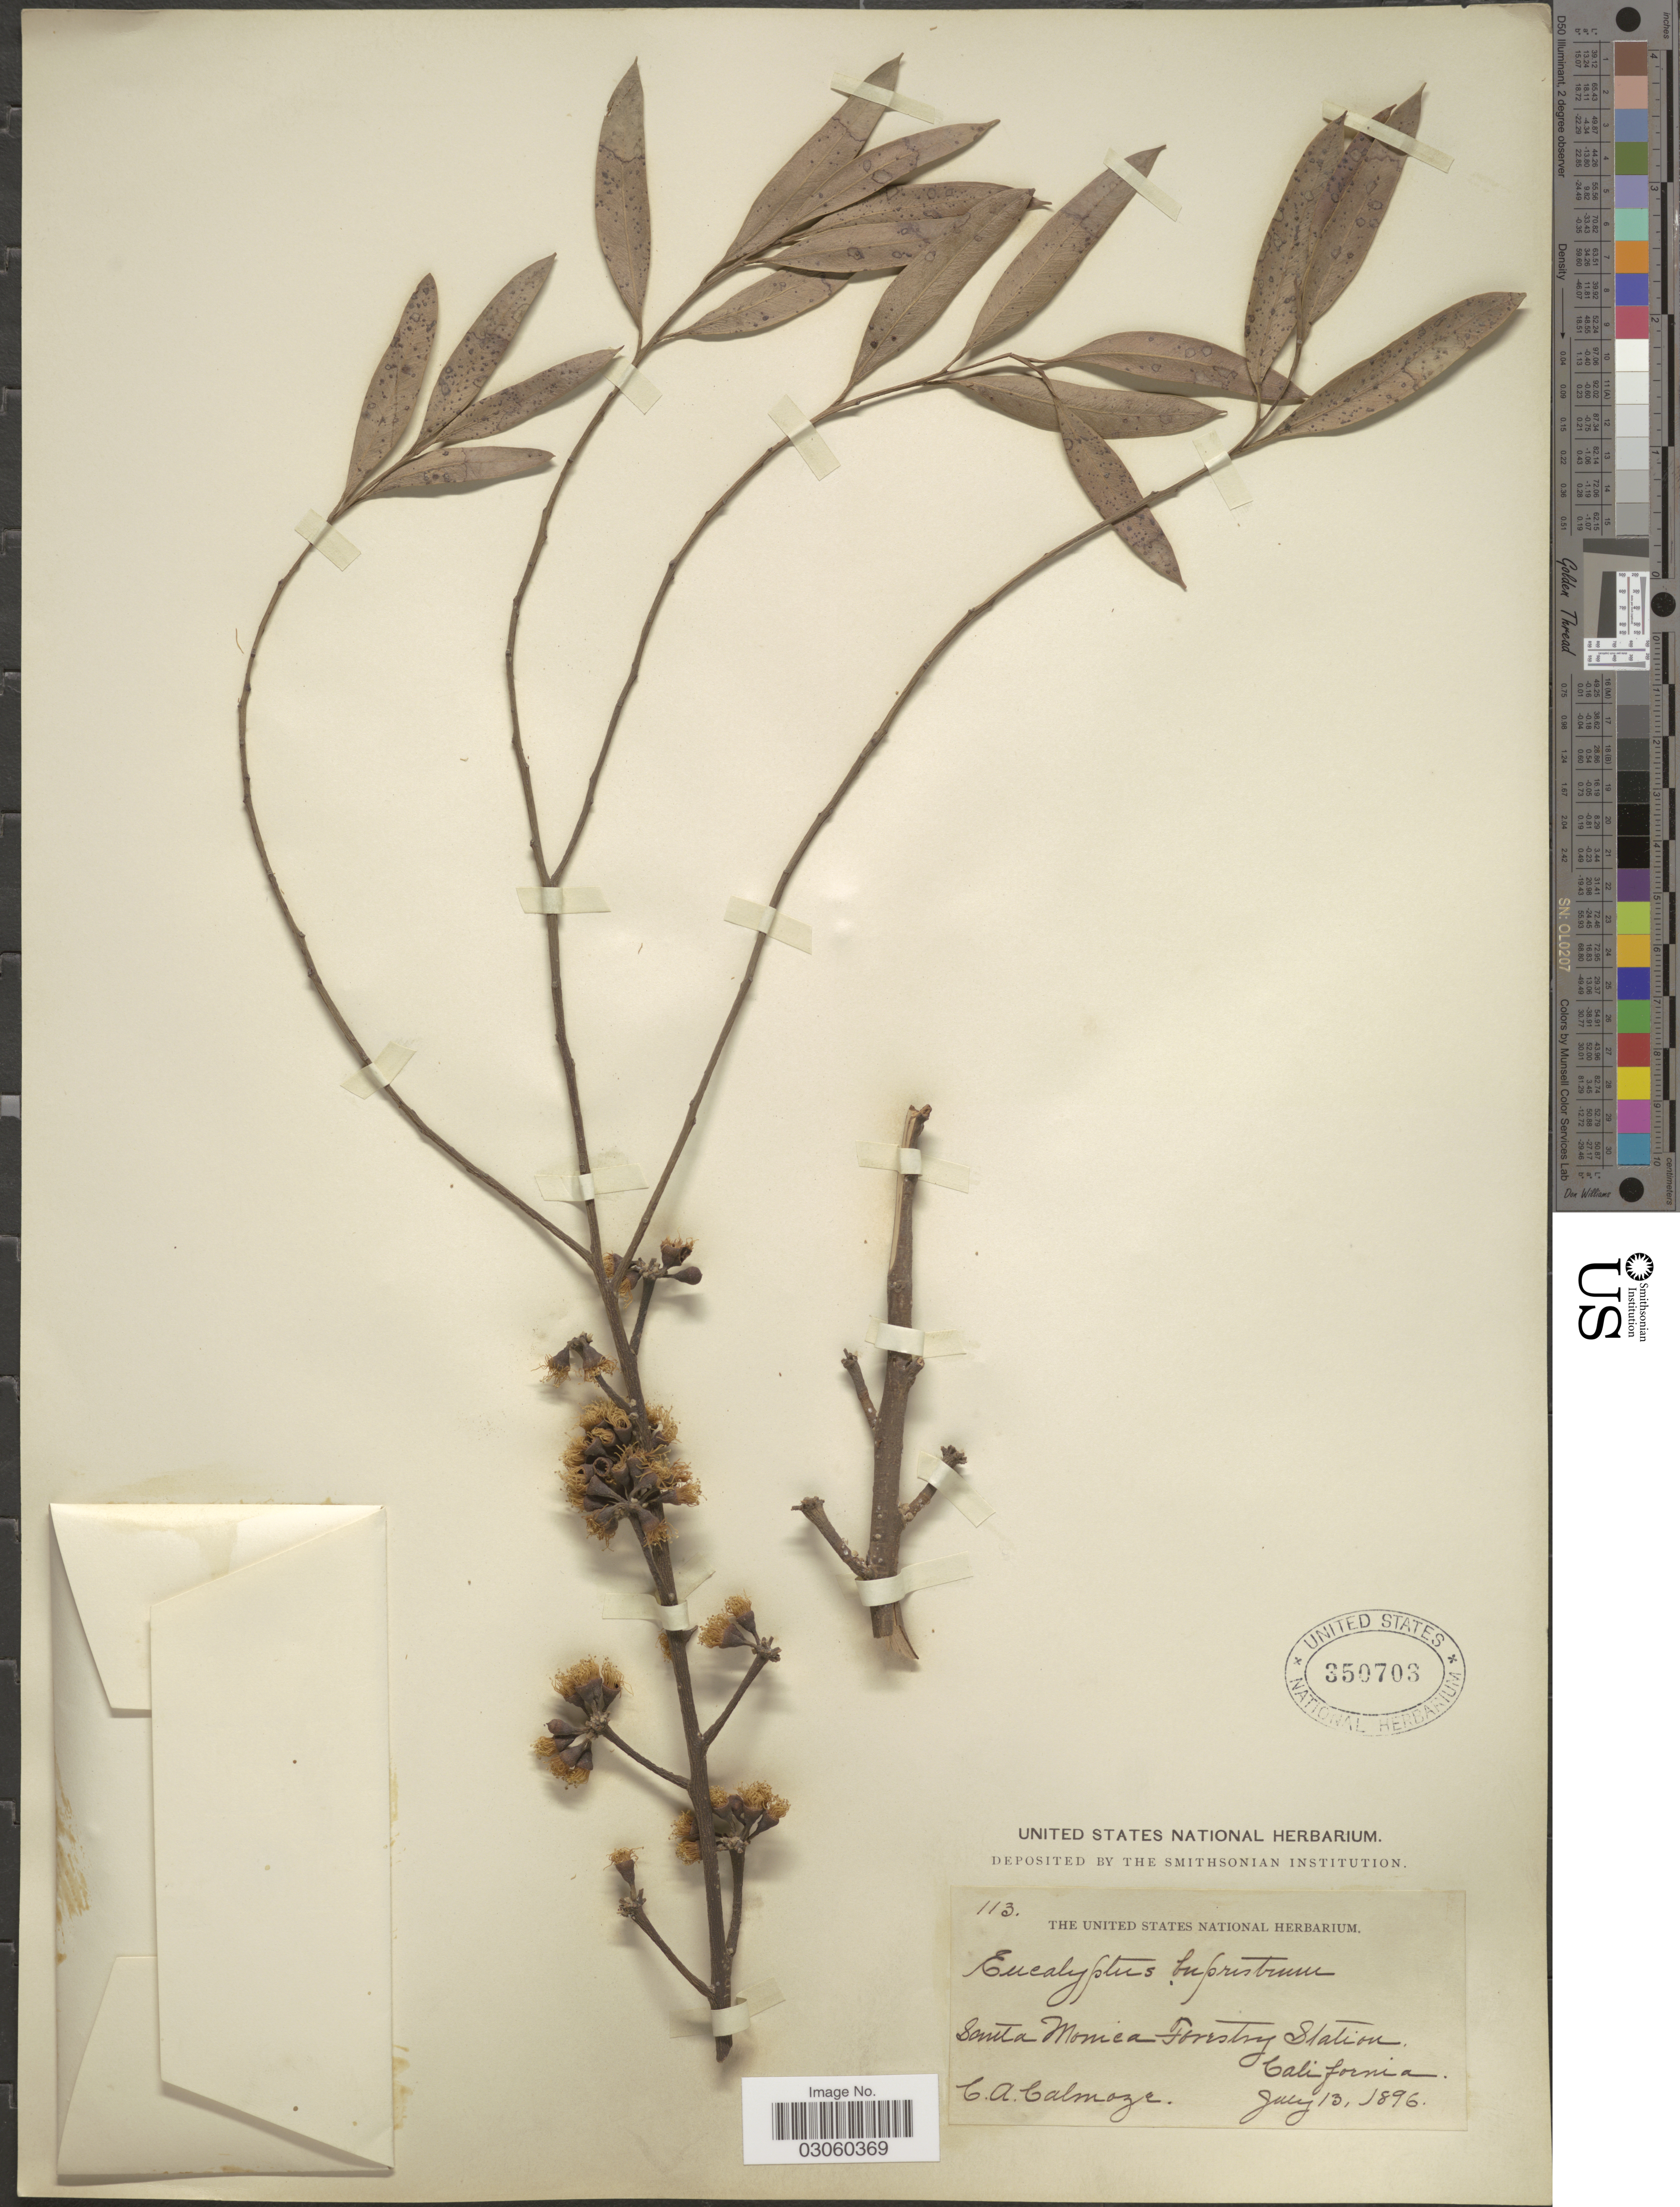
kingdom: Plantae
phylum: Tracheophyta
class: Magnoliopsida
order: Myrtales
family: Myrtaceae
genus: Eucalyptus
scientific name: Eucalyptus buprestium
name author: F. Muell.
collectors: C.A. Calmoze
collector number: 113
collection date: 1896-07-13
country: United States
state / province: California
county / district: Los Angeles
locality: Santa Monica Forestry Station.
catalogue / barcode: US 350703